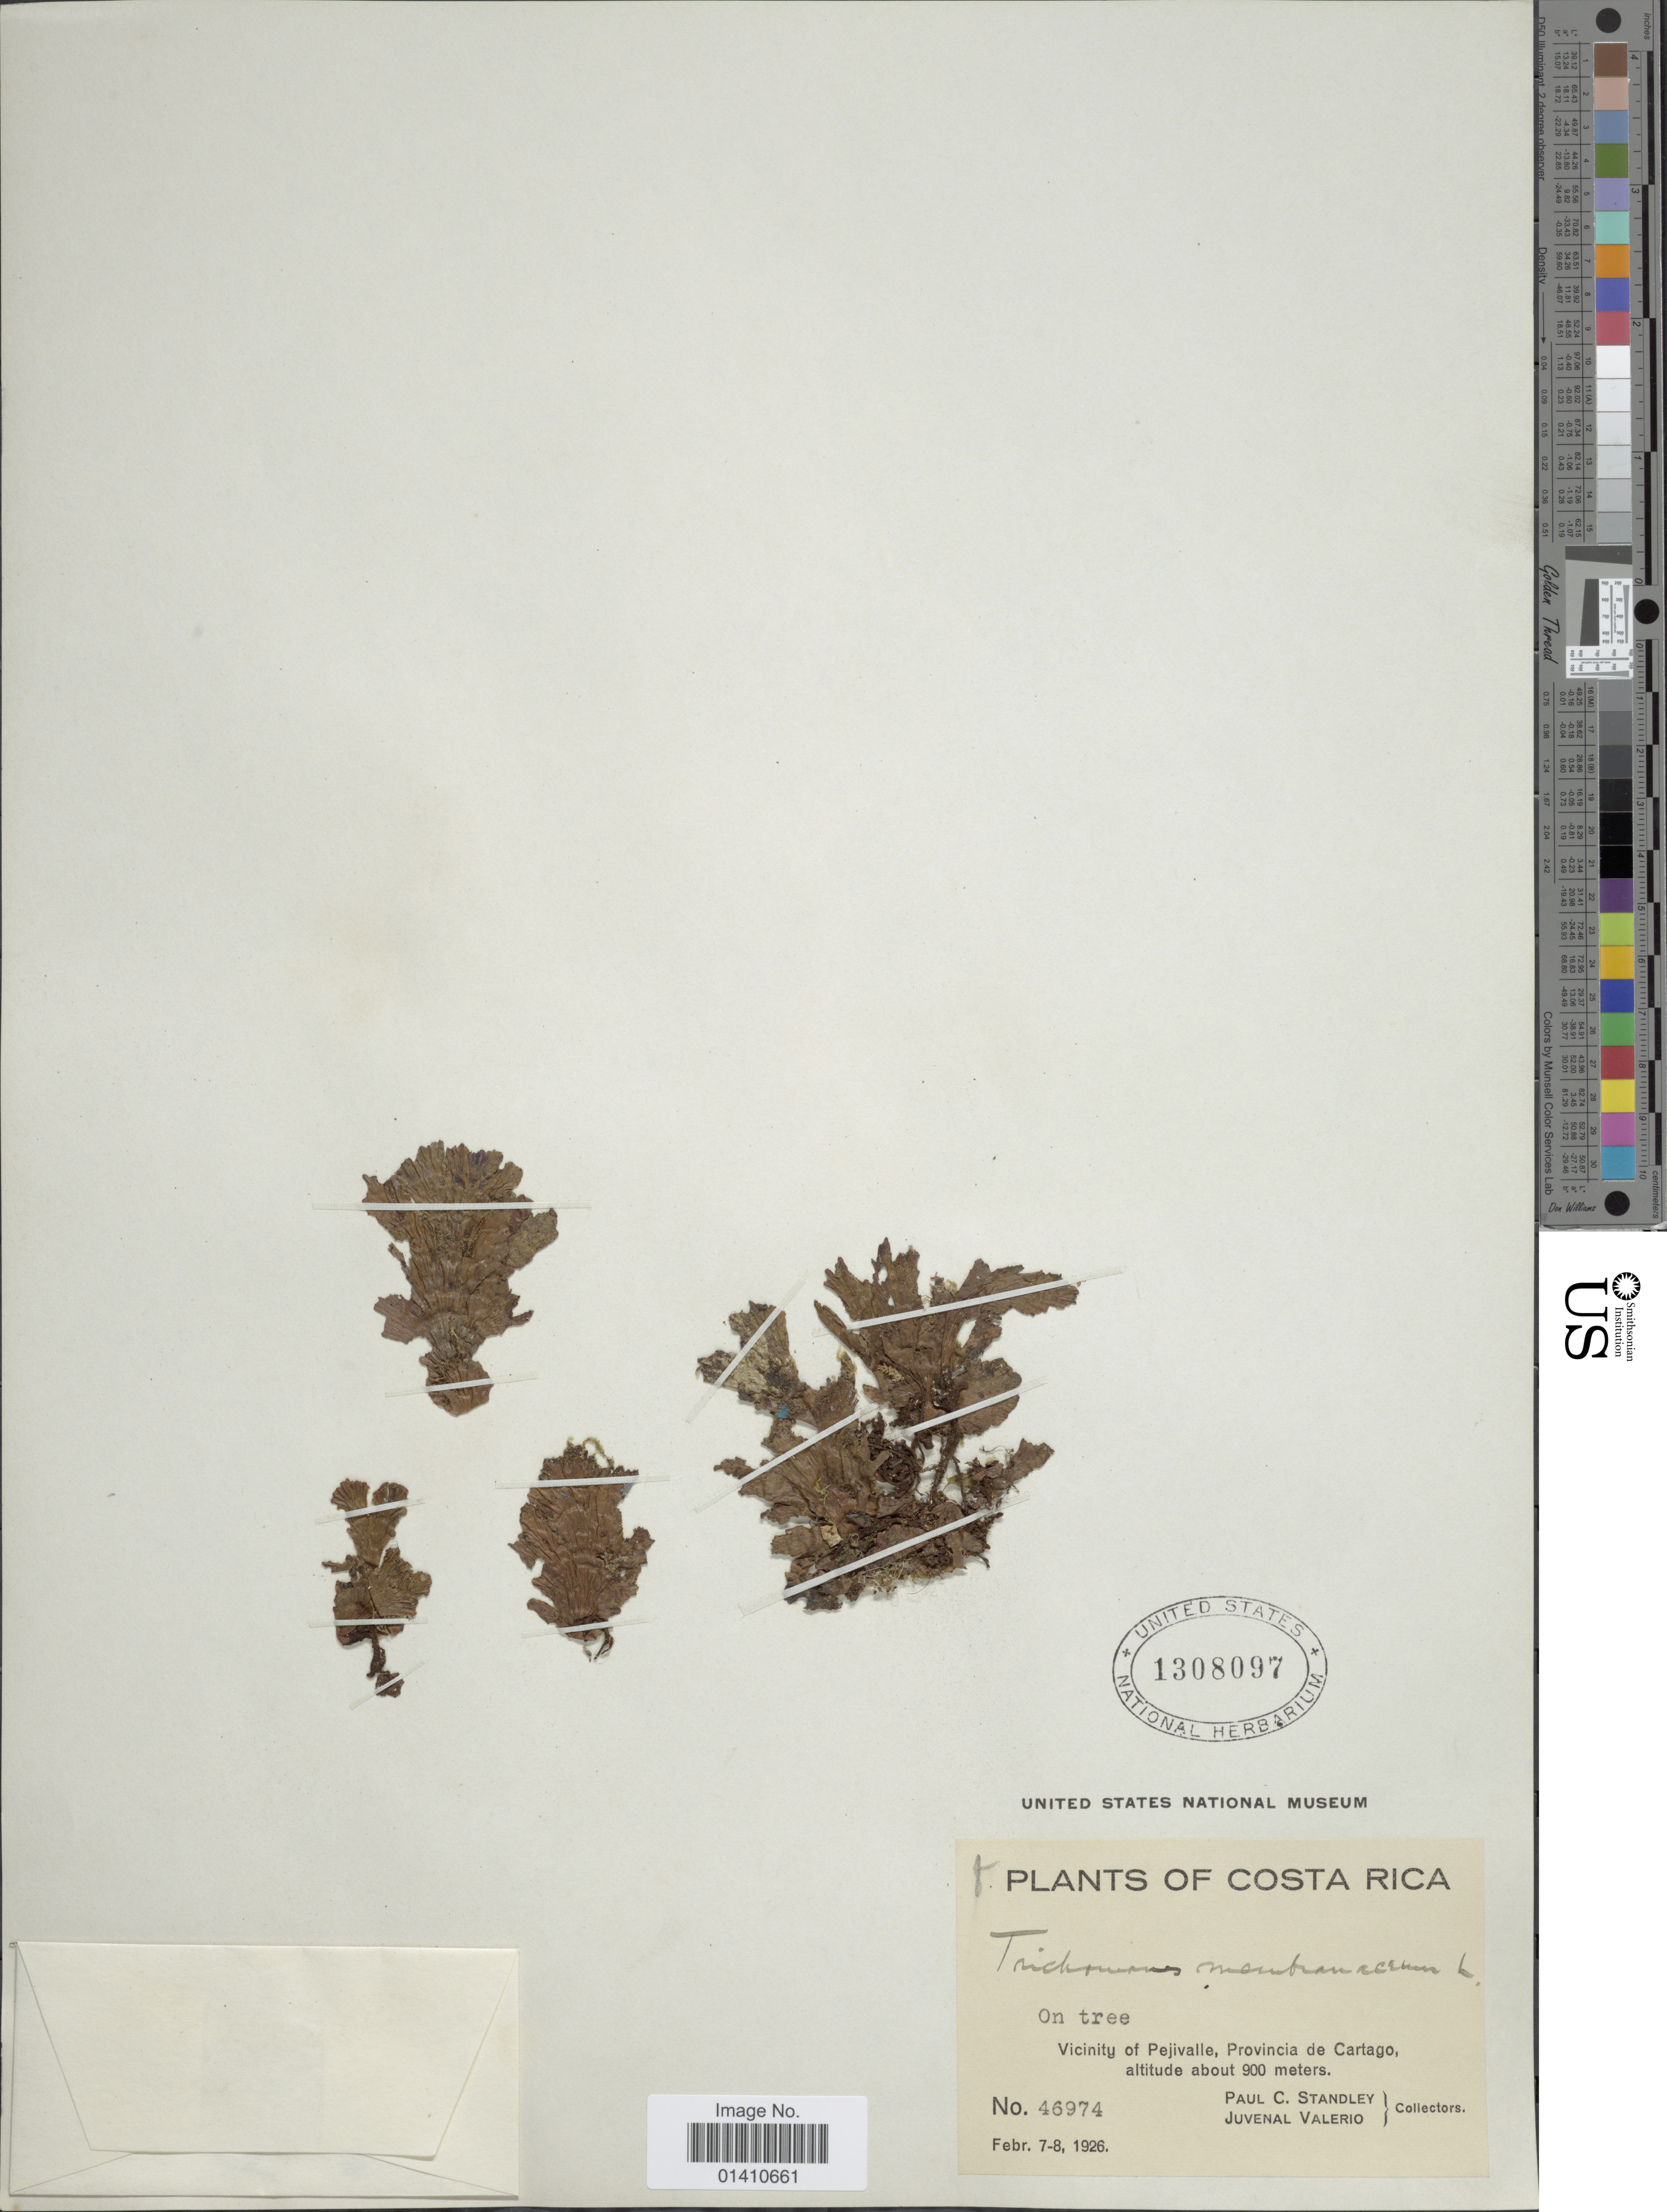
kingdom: Plantae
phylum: Tracheophyta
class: Polypodiopsida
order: Hymenophyllales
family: Hymenophyllaceae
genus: Didymoglossum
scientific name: Didymoglossum membranaceum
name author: (L.) Vareschi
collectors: P. C. Standley & J. Valerio R.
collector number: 46974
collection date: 1926-02-07/1926-02-08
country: Costa Rica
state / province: Cartago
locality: Vicinity of Pejivalle, Provincia de Cartago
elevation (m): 900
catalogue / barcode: US 1308097